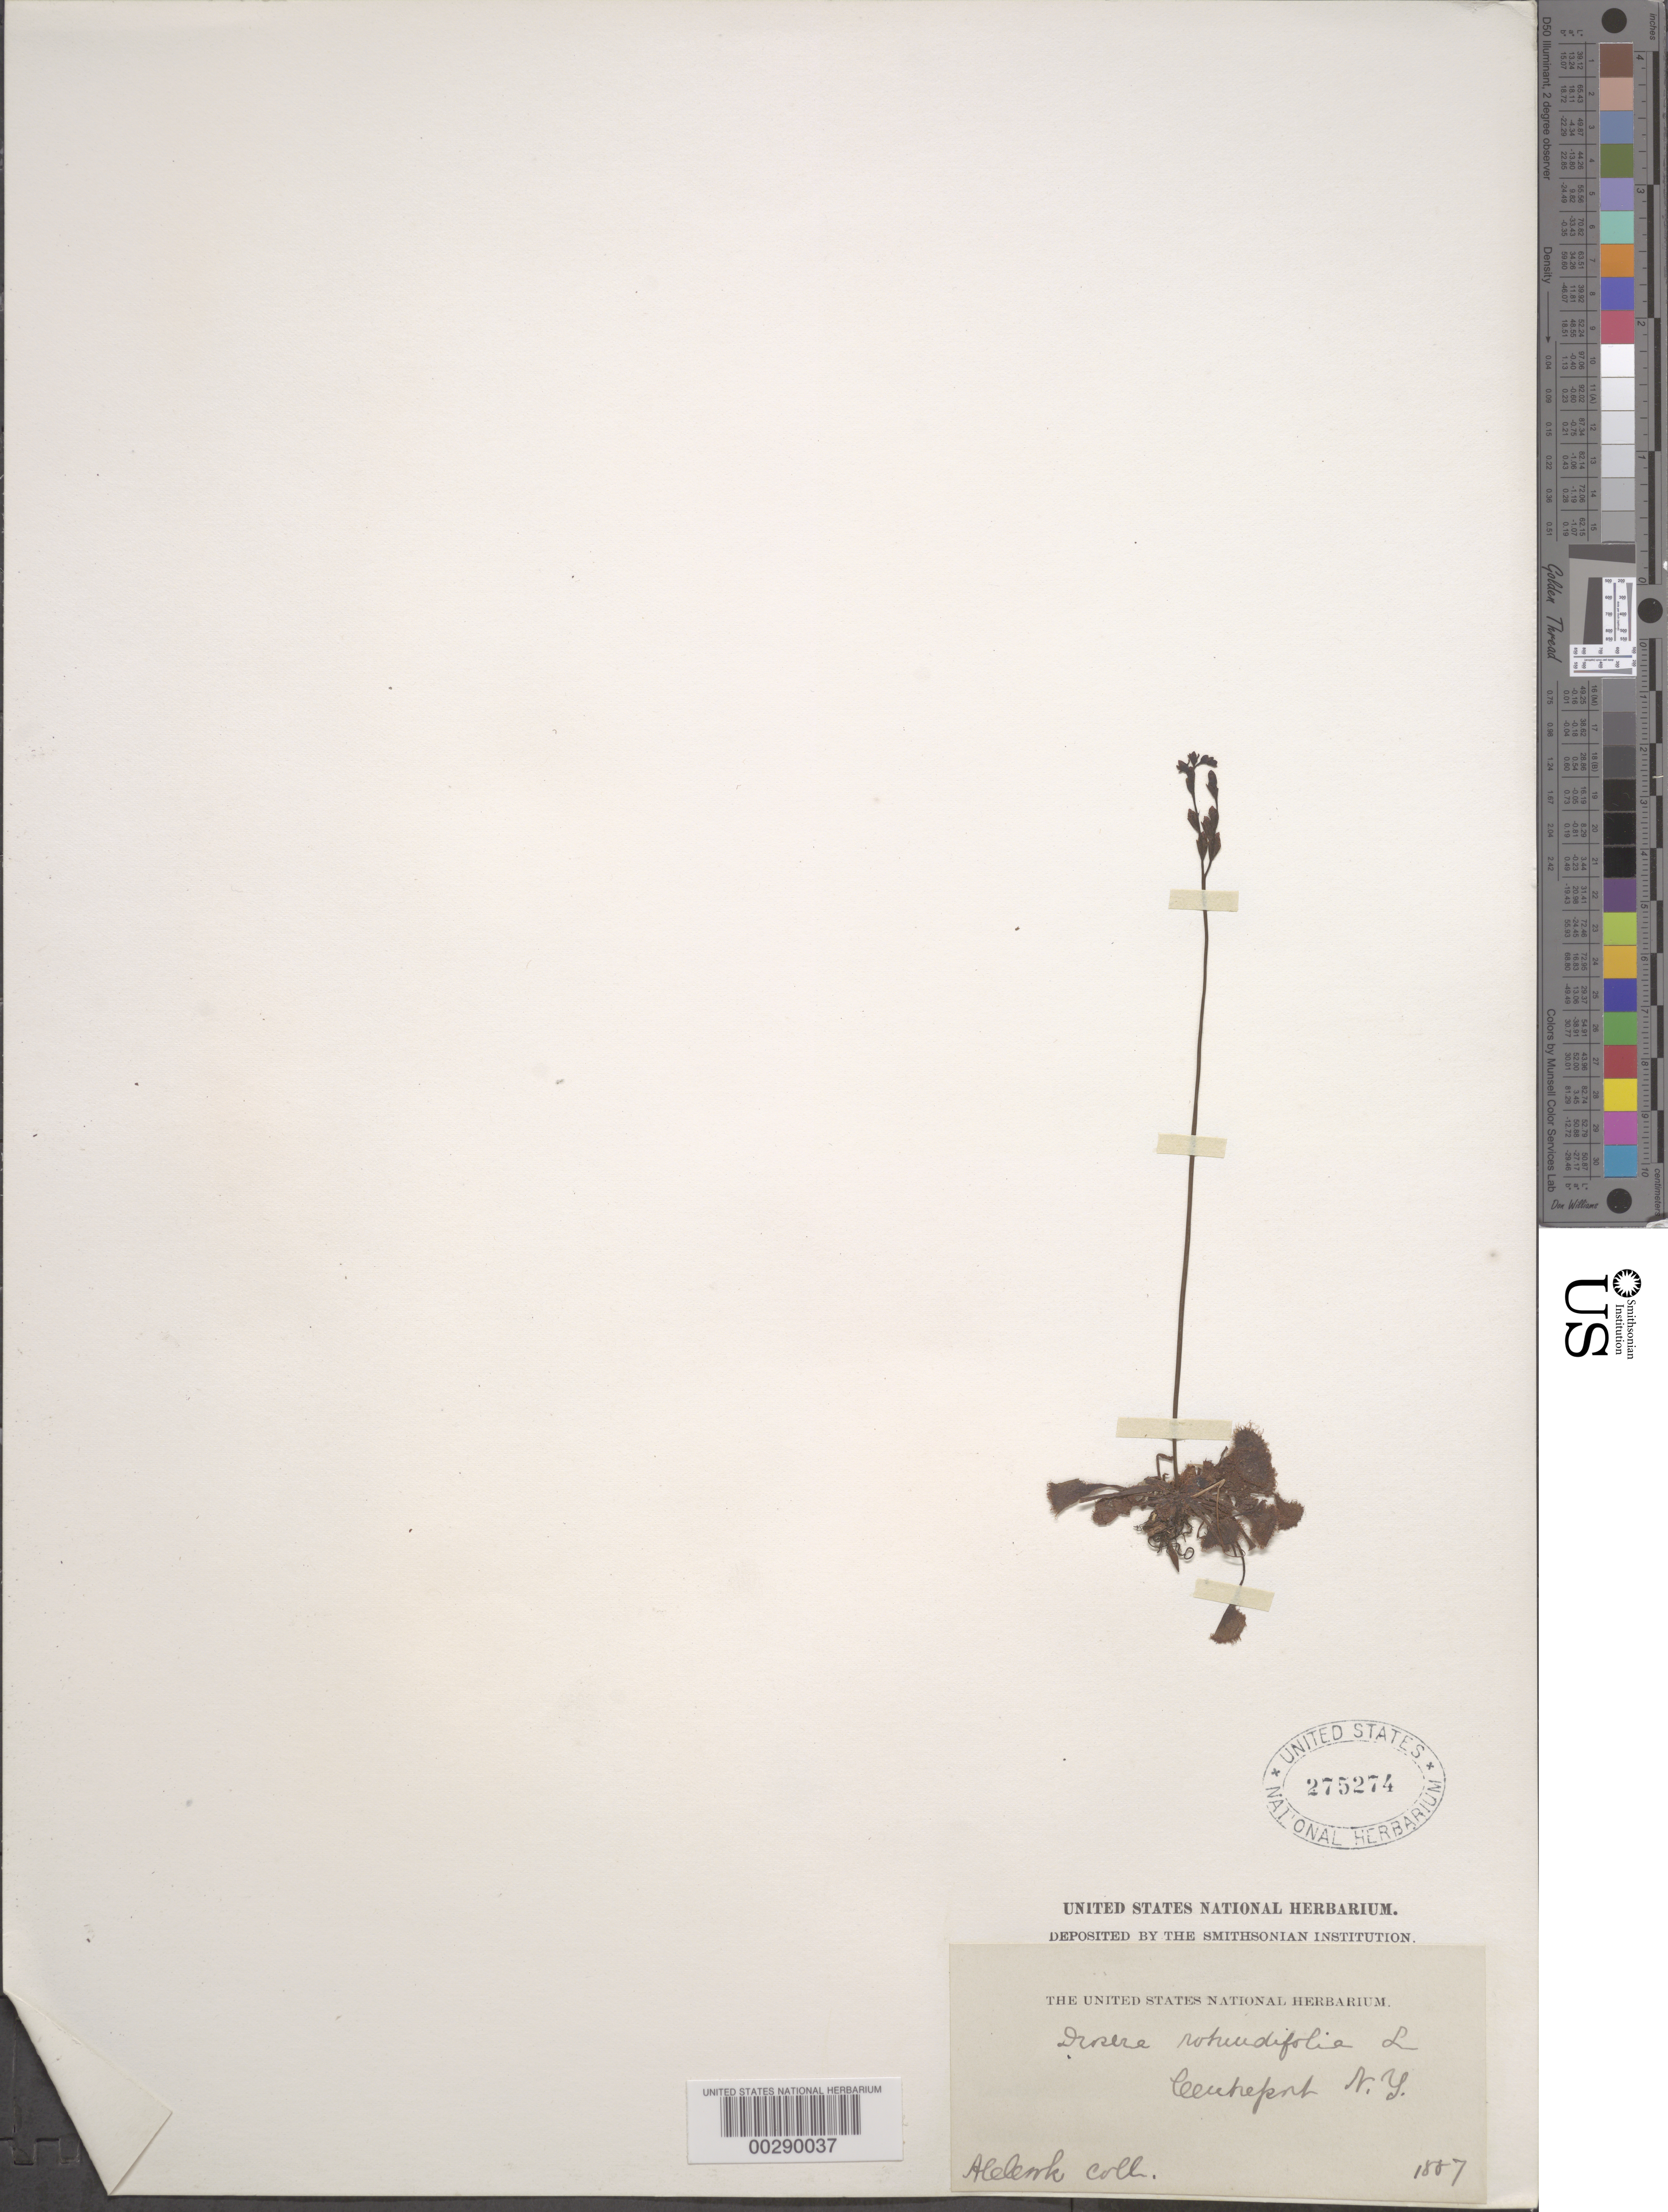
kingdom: Plantae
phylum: Tracheophyta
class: Magnoliopsida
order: Caryophyllales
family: Droseraceae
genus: Drosera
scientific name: Drosera rotundifolia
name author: L.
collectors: A. Cook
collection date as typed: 1887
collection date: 1887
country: United States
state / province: New York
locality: Centerport.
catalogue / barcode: US 275274